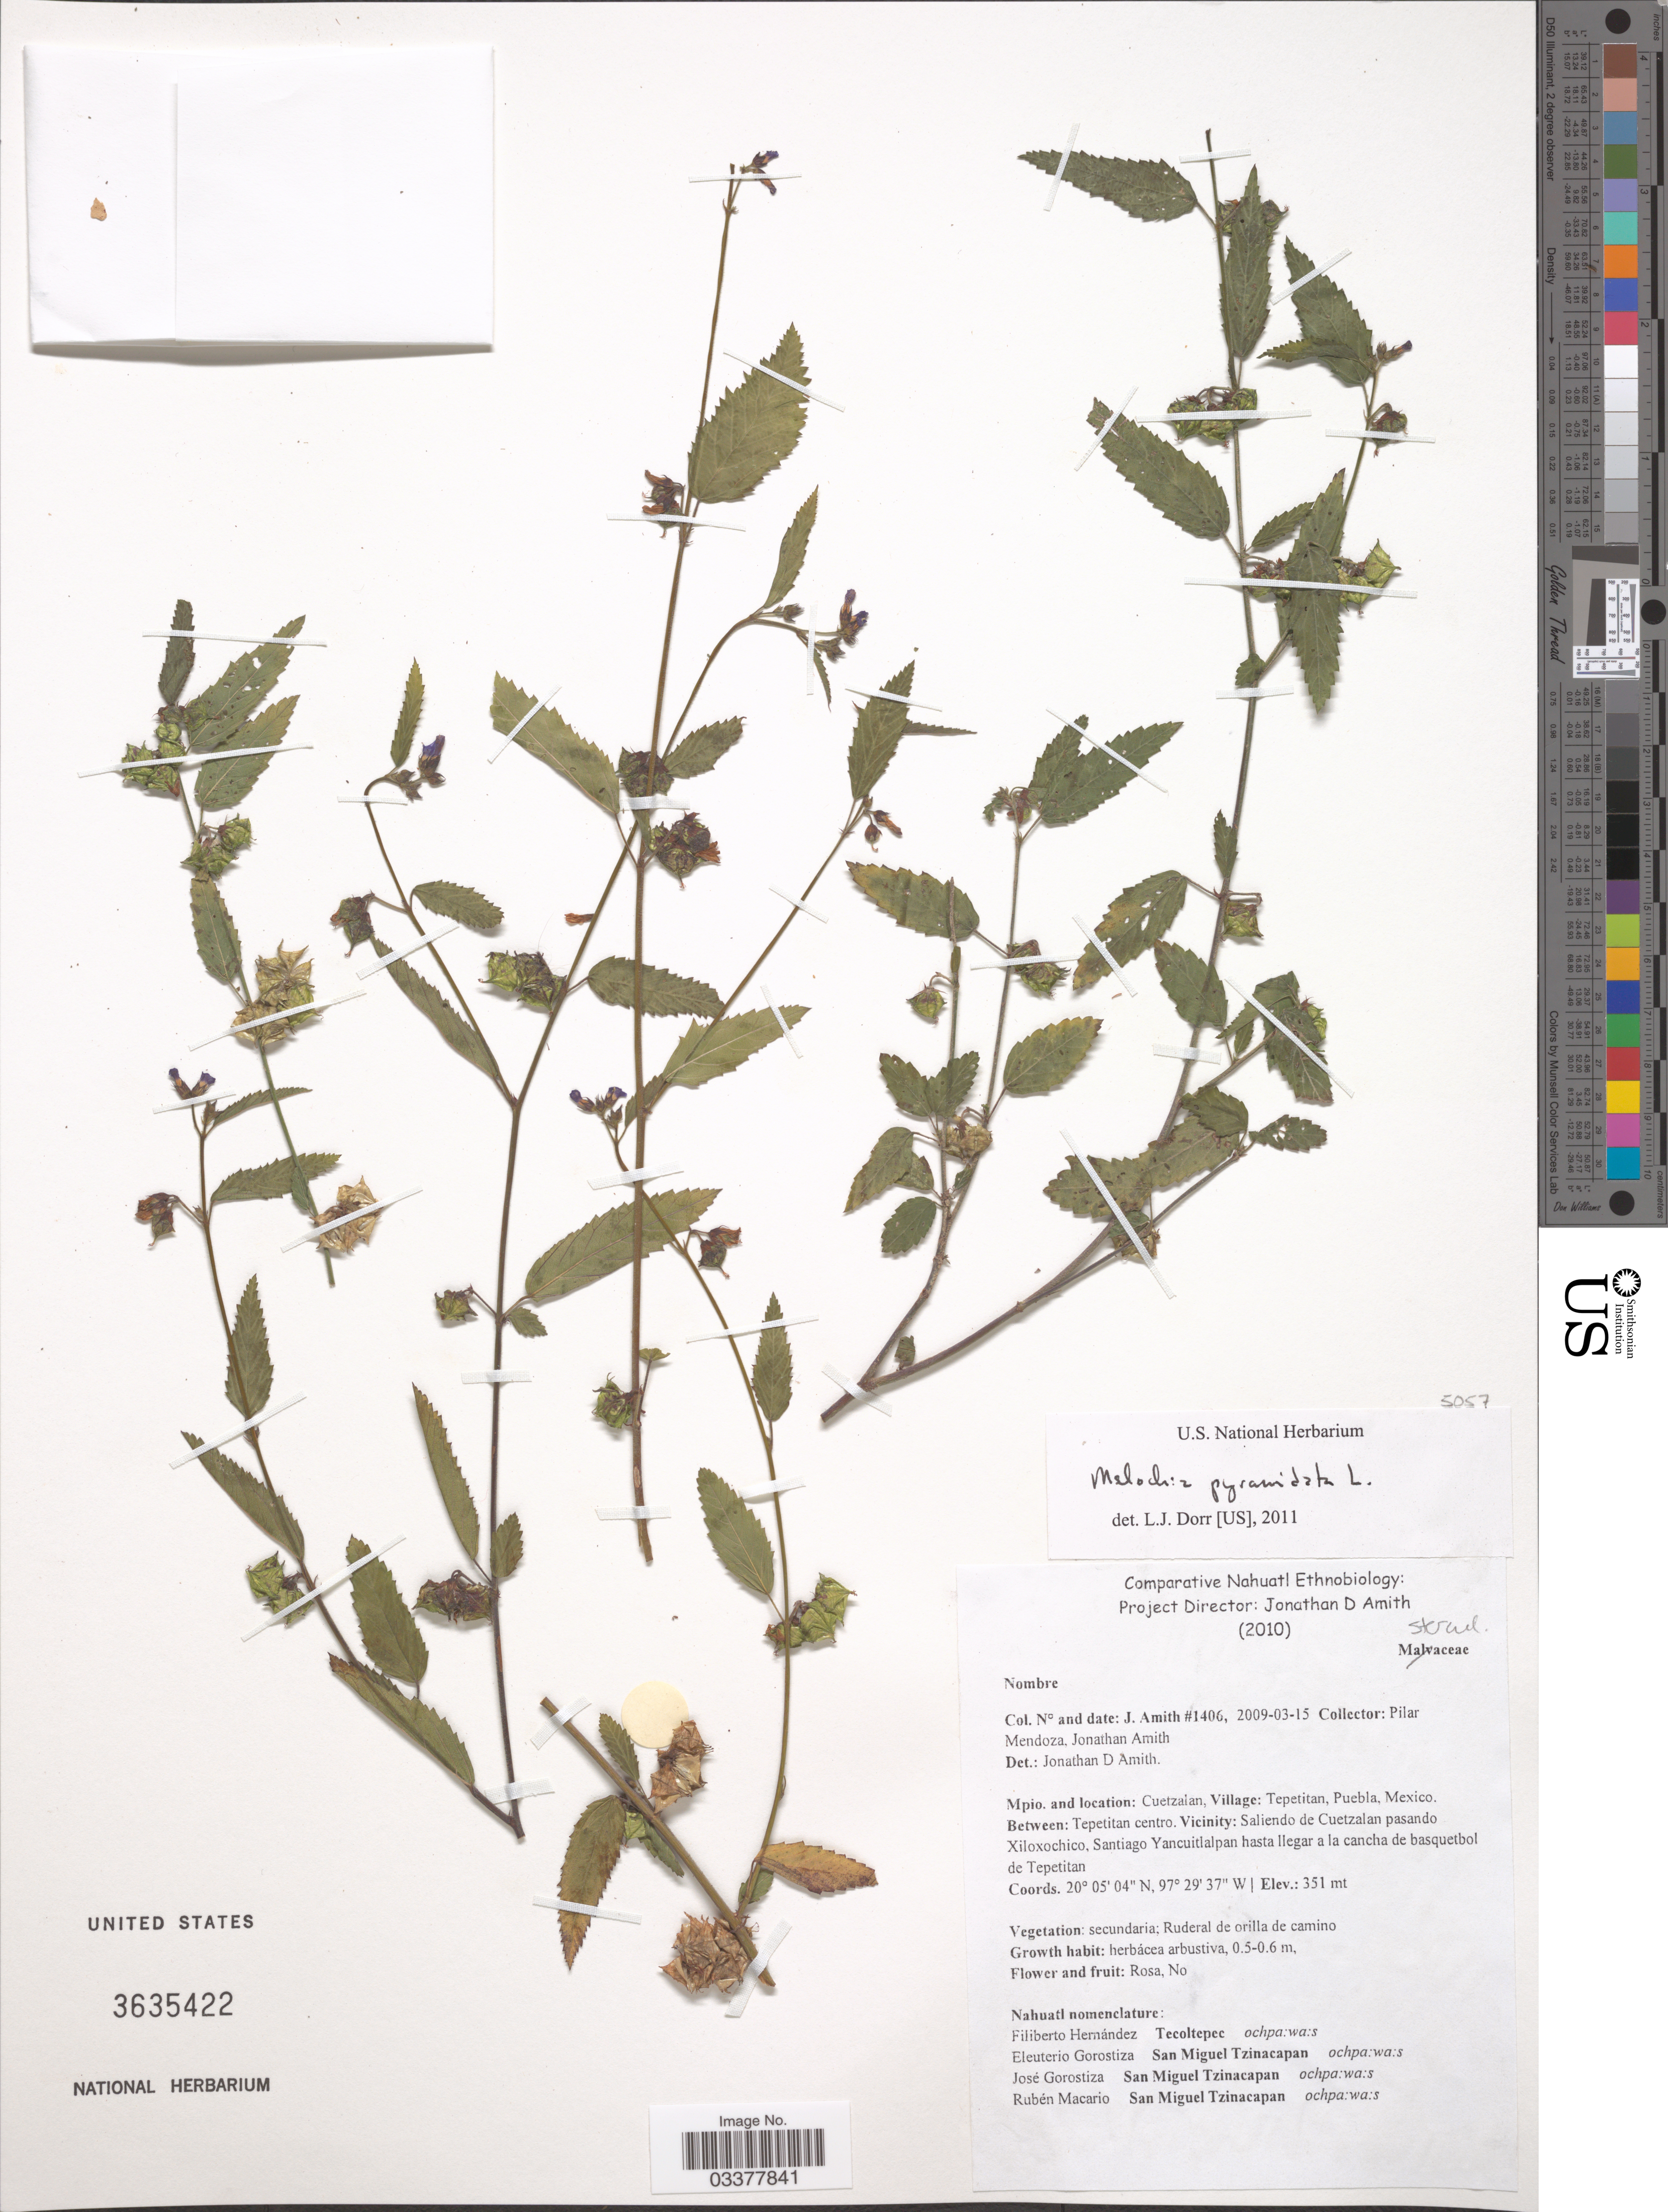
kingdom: Plantae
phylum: Tracheophyta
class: Magnoliopsida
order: Malvales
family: Malvaceae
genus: Melochia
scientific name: Melochia pyramidata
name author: L.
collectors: P. Mendoza & J. D. Amith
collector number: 1406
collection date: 2009-03-15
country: Mexico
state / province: Puebla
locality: Cuetzalan, Village: Tepetitan. Between: Tepetitan centro. Vicinity: Saliendo de Cuetzalan pasando Xiloxochico, Santiago Yancuitlalpan hasta llegar a la cancha de basquetbol de Tepetitan.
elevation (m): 351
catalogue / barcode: US 3635422